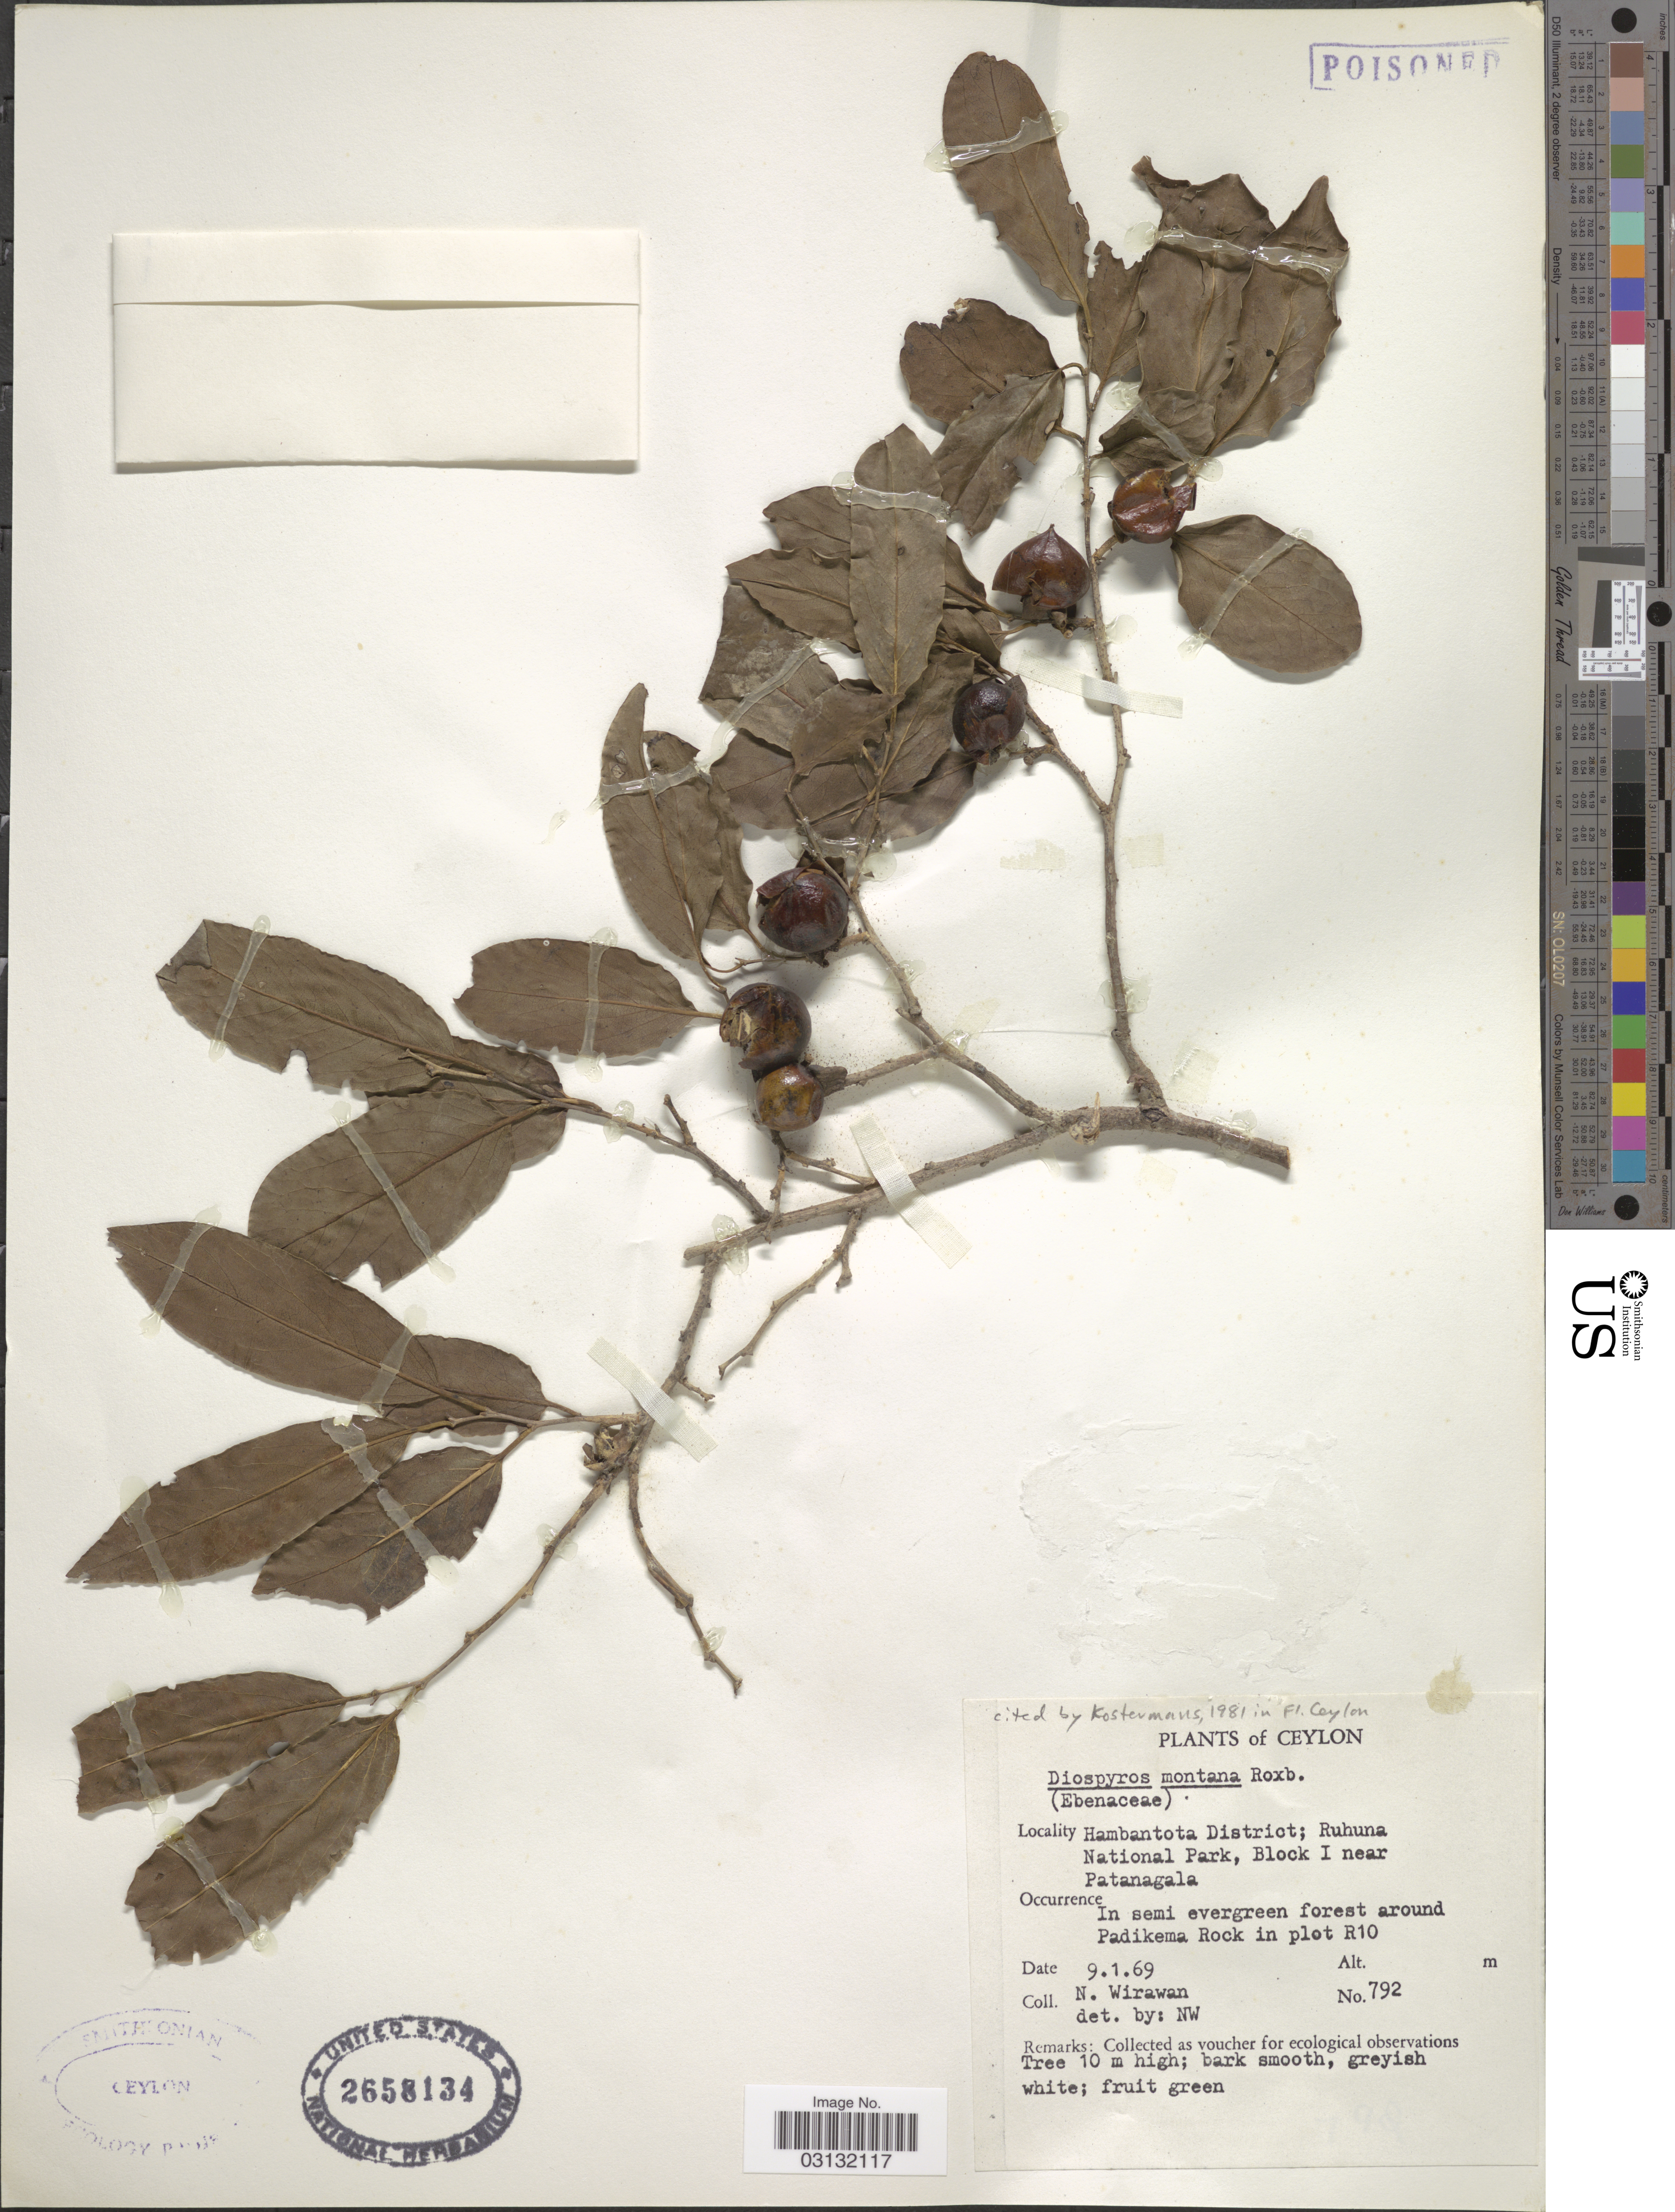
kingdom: Plantae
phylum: Tracheophyta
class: Magnoliopsida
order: Ericales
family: Ebenaceae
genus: Diospyros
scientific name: Diospyros montana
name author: Roxb.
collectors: N. Wirawan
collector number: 792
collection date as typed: Transcribed d/m/y: 9/1/69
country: Sri Lanka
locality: Ceylon, Hambantota District; Ruhuna National Park, Block I near Patanagala, In semi evergreen forest around Padikema Rock in plot R10.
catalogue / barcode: US 2658134